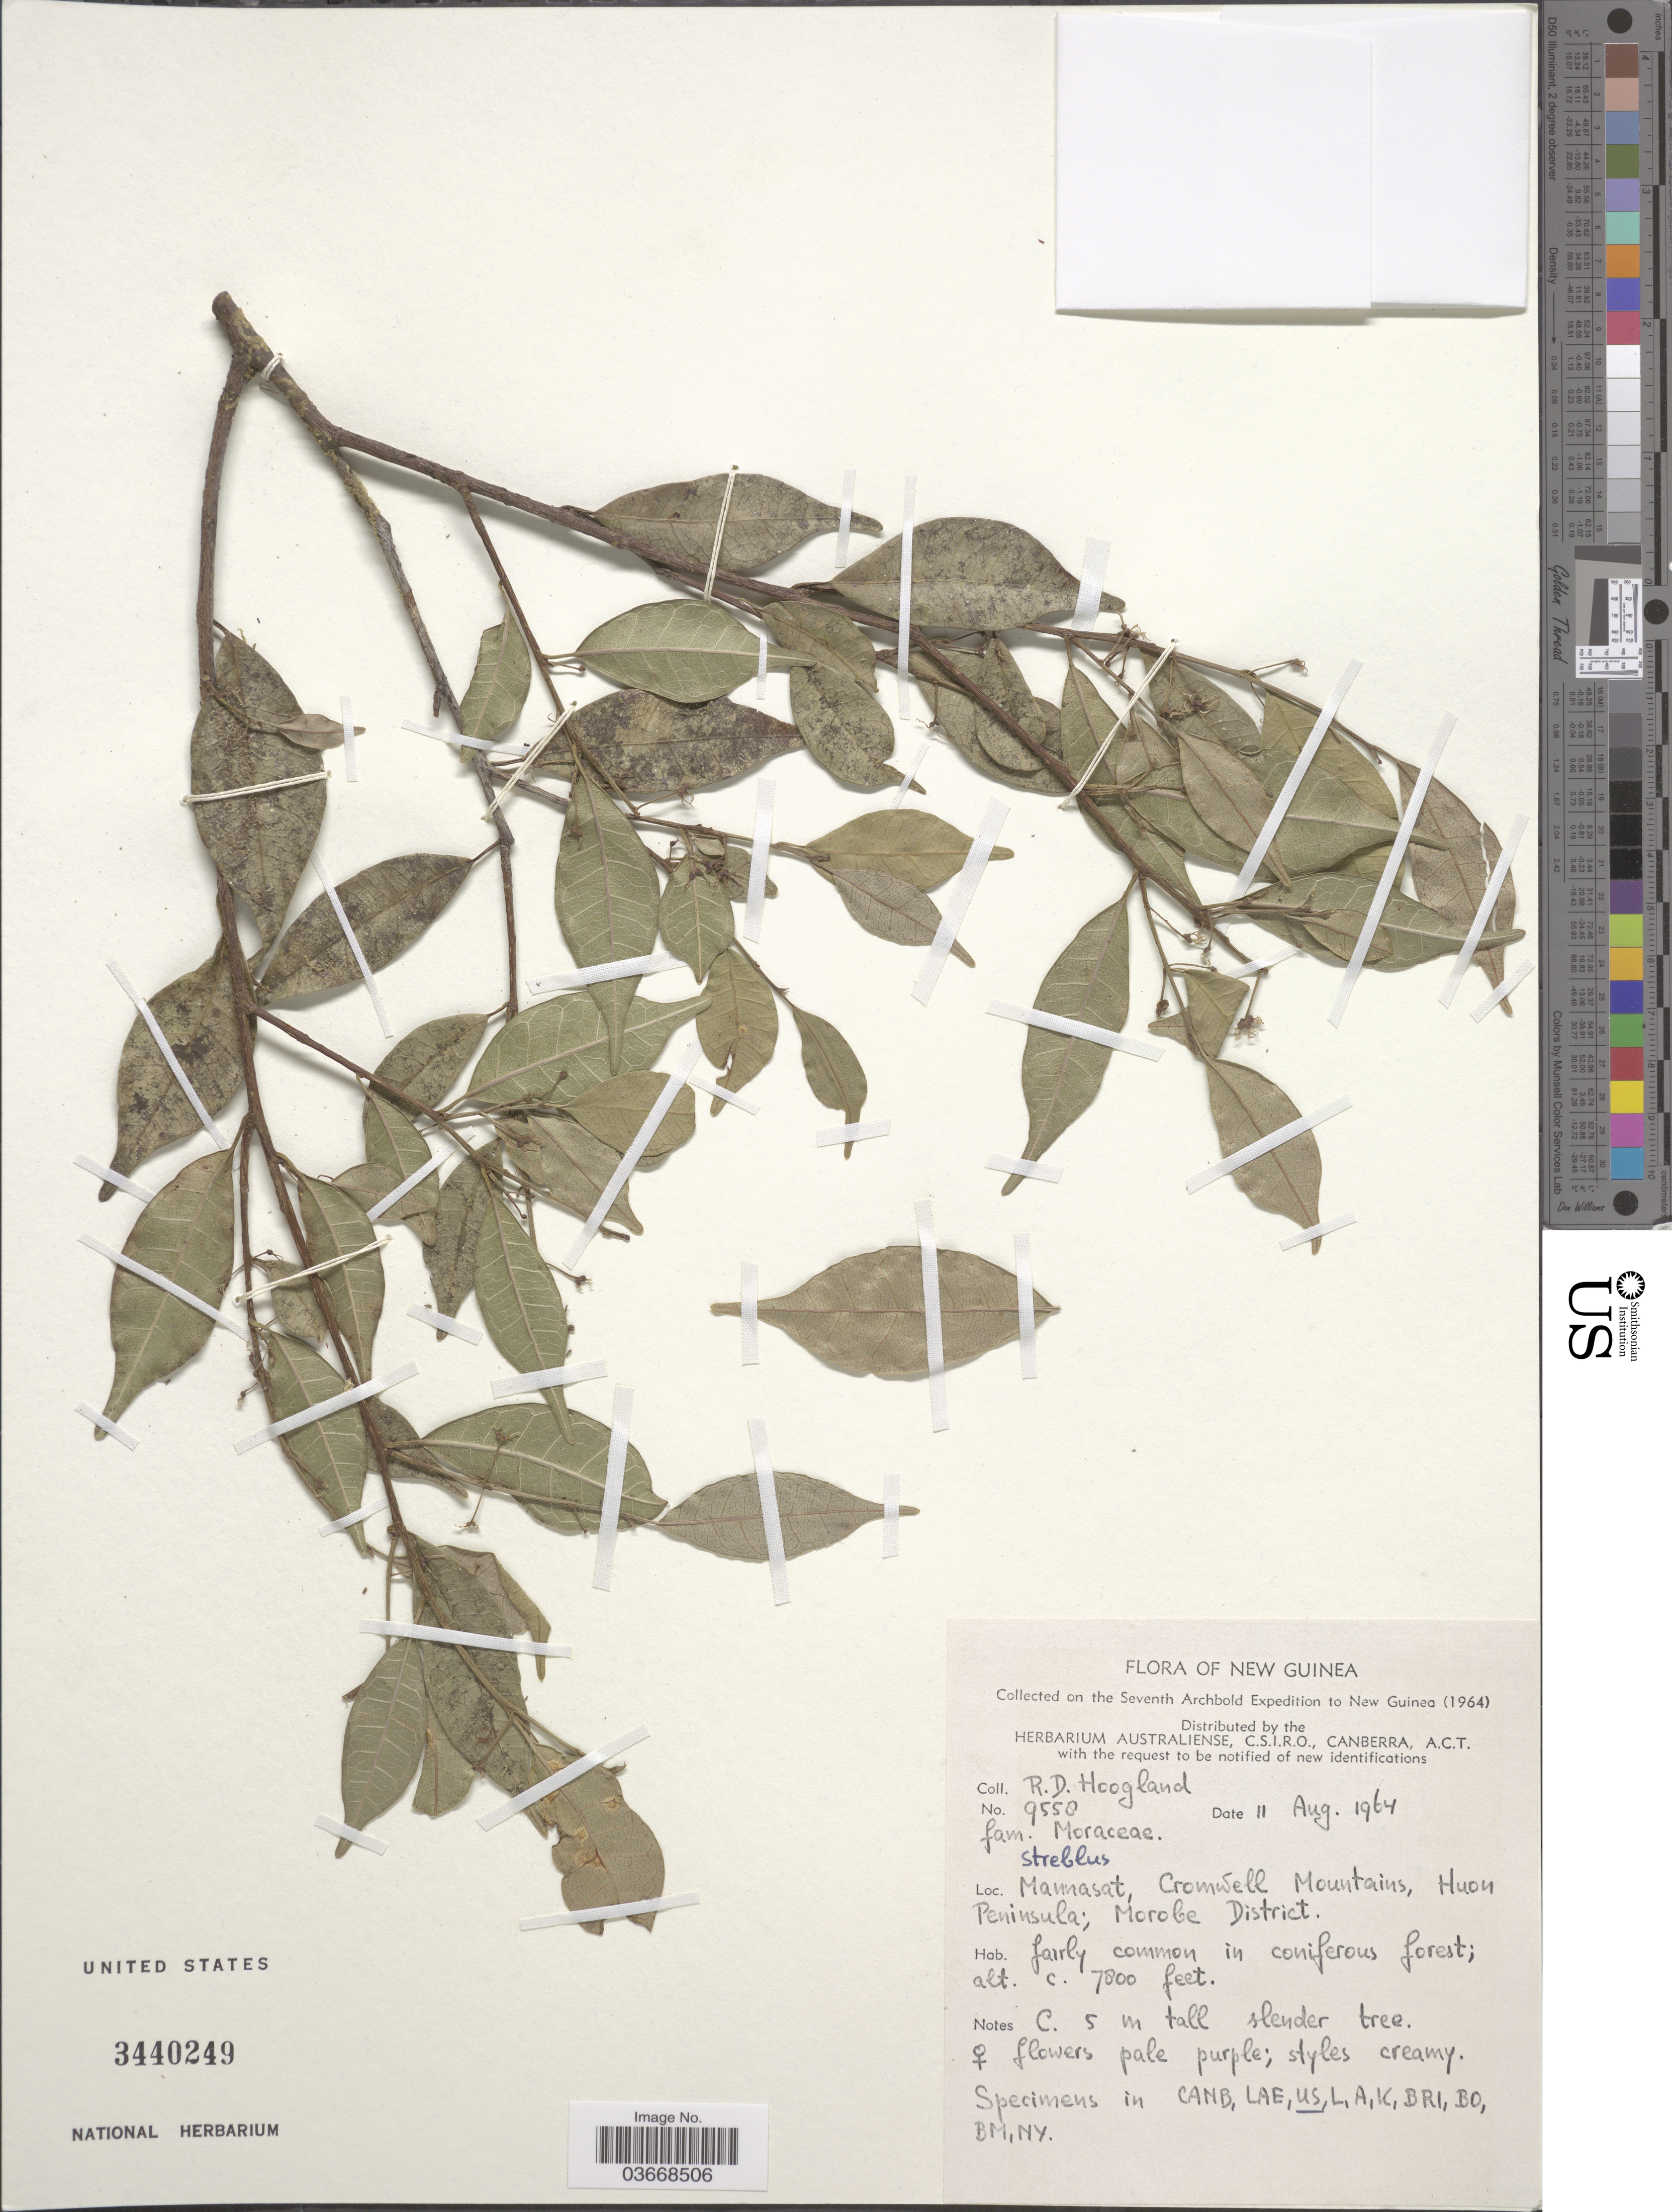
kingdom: Plantae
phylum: Tracheophyta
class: Magnoliopsida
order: Rosales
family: Moraceae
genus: Paratrophis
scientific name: Paratrophis glabra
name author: (Merr.) Steenis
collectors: R. D. Hoogland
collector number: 9558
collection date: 1964-08-11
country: Papua New Guinea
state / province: Morobe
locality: New Guinea. Mannasat, Cromwell Mountains, Huon Peninsula; Morobe district.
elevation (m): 2377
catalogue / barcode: US 3440249